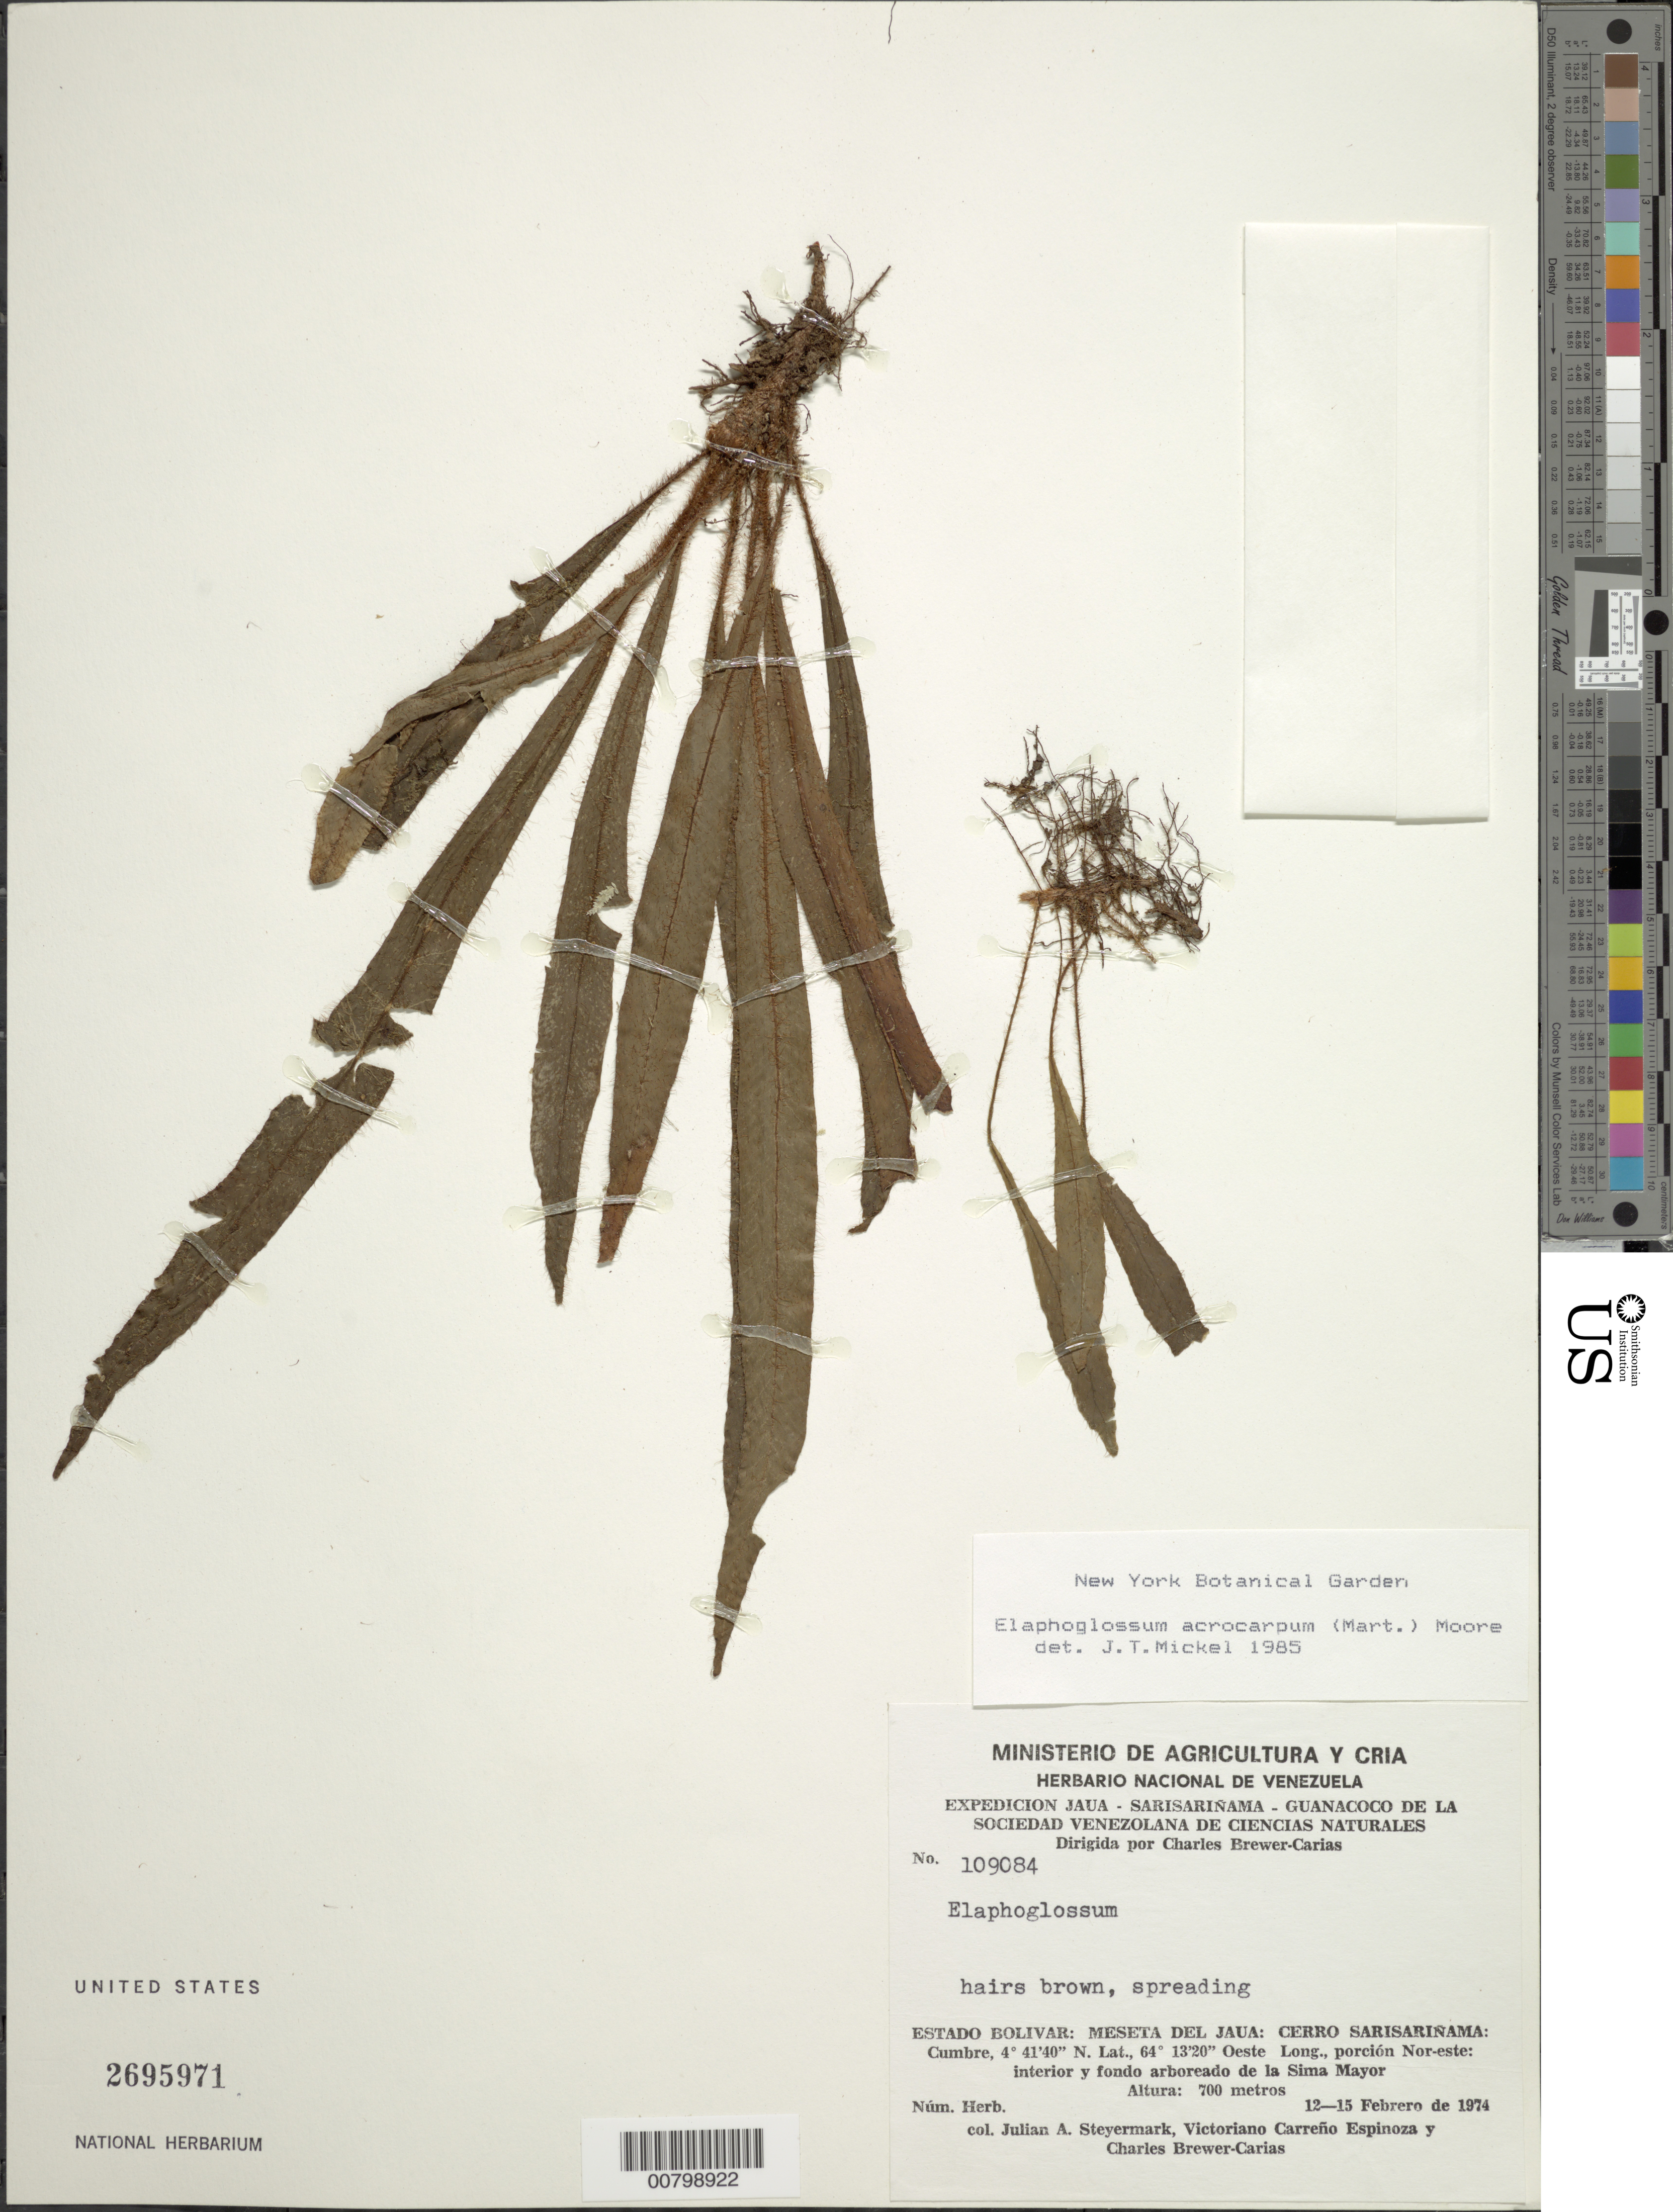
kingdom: Plantae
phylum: Tracheophyta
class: Polypodiopsida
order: Polypodiales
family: Dryopteridaceae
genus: Elaphoglossum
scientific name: Elaphoglossum acrocarpum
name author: (Mart.) T. Moore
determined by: Mickel, J. T., (NY), New York Botanical Garden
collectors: J. Steyermark, V. Carreño E. & C. Brewer-Carias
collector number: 109084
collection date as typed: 12-Feb-74 to 15-Feb-74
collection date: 1974-02-12/1974-02-15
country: Venezuela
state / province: Bolívar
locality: Meseta del Jaua: Cerro Sarisariñama: summit, porción Nor-este, Sima Mayor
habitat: Interior y fondo arboreado de la sima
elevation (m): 700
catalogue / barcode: US 2695971